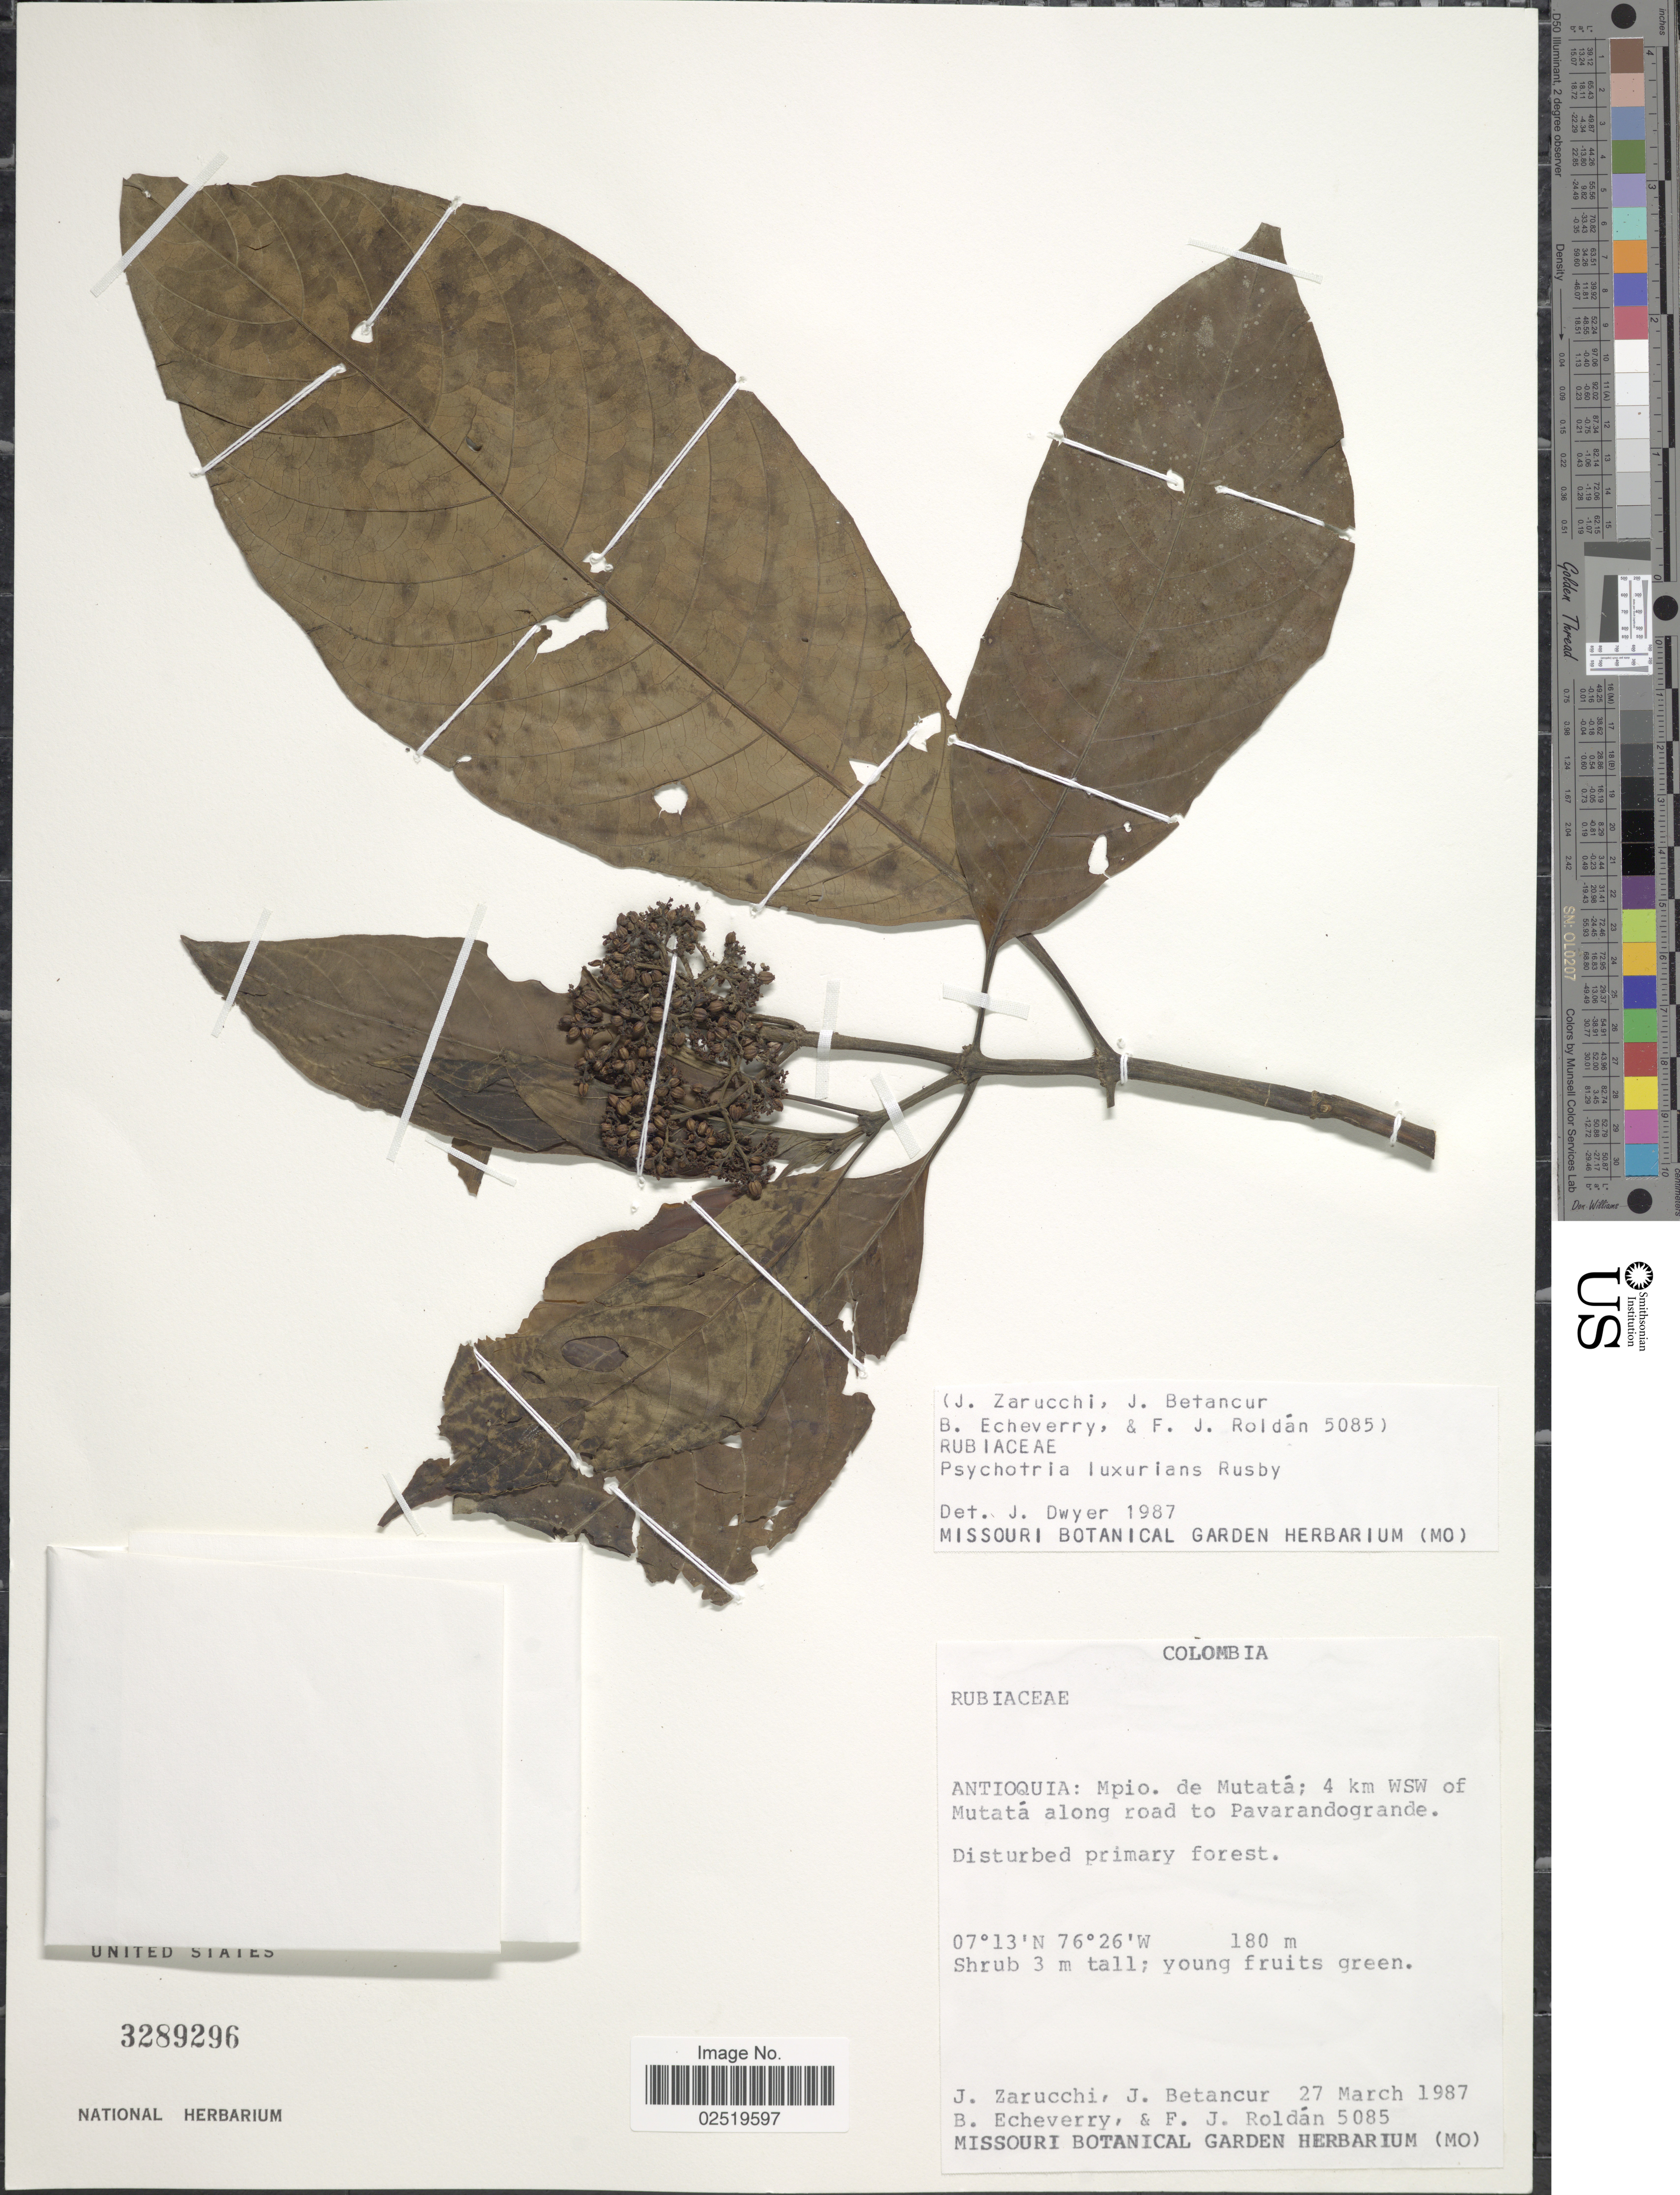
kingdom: Plantae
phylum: Tracheophyta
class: Magnoliopsida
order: Gentianales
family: Rubiaceae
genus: Psychotria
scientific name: Psychotria luxurians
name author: Rusby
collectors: J. L. Zarucchi, J. Betancur, B. Echeverry & F. J. Roldán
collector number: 5085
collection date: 1987-03-27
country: Colombia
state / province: Antioquia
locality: Mpio. de Mutata; 4 km WSW of Mutata along road to Pavarandogrande.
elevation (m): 180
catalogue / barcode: US 3289296